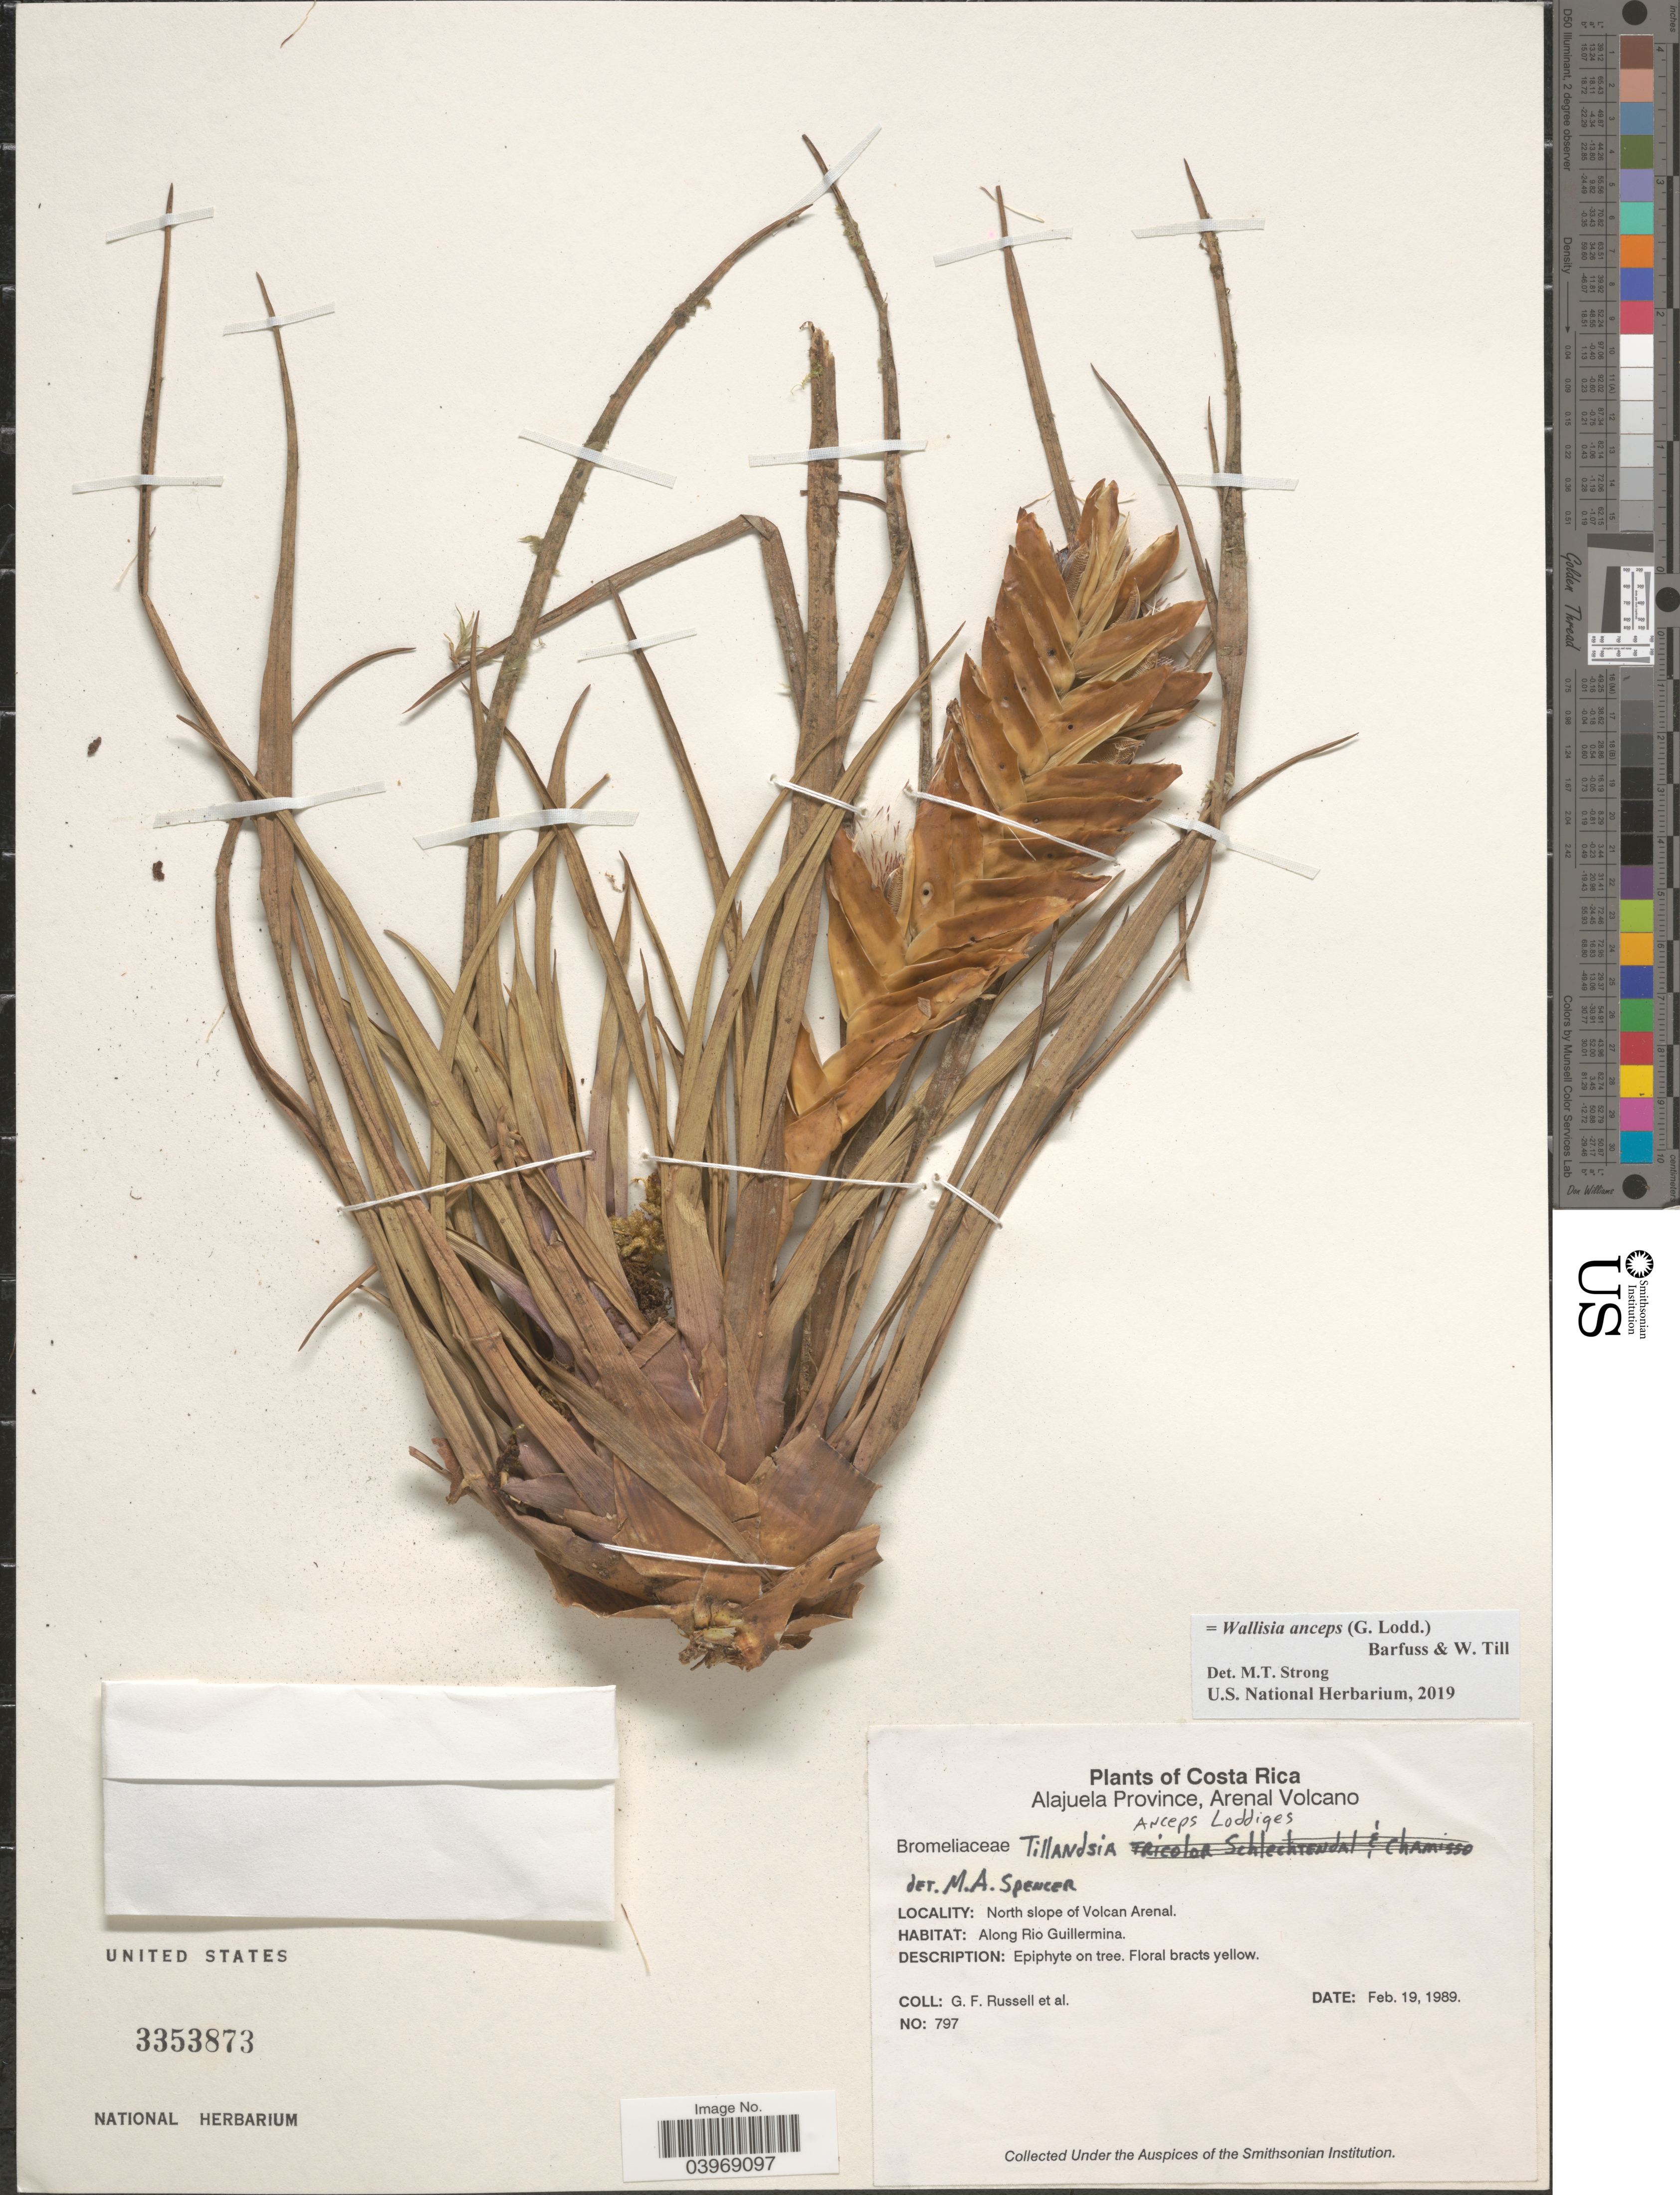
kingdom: Plantae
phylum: Tracheophyta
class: Liliopsida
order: Poales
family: Bromeliaceae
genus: Wallisia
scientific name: Wallisia anceps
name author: (G. Lodd.) Barfuss & W. Till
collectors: G. Russell & et al.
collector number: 797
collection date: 1989-02-19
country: Costa Rica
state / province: Alajuela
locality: Arenal Volcano. North slope of Volcan Arenal. Along Rio Guillermina.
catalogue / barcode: US 3353873